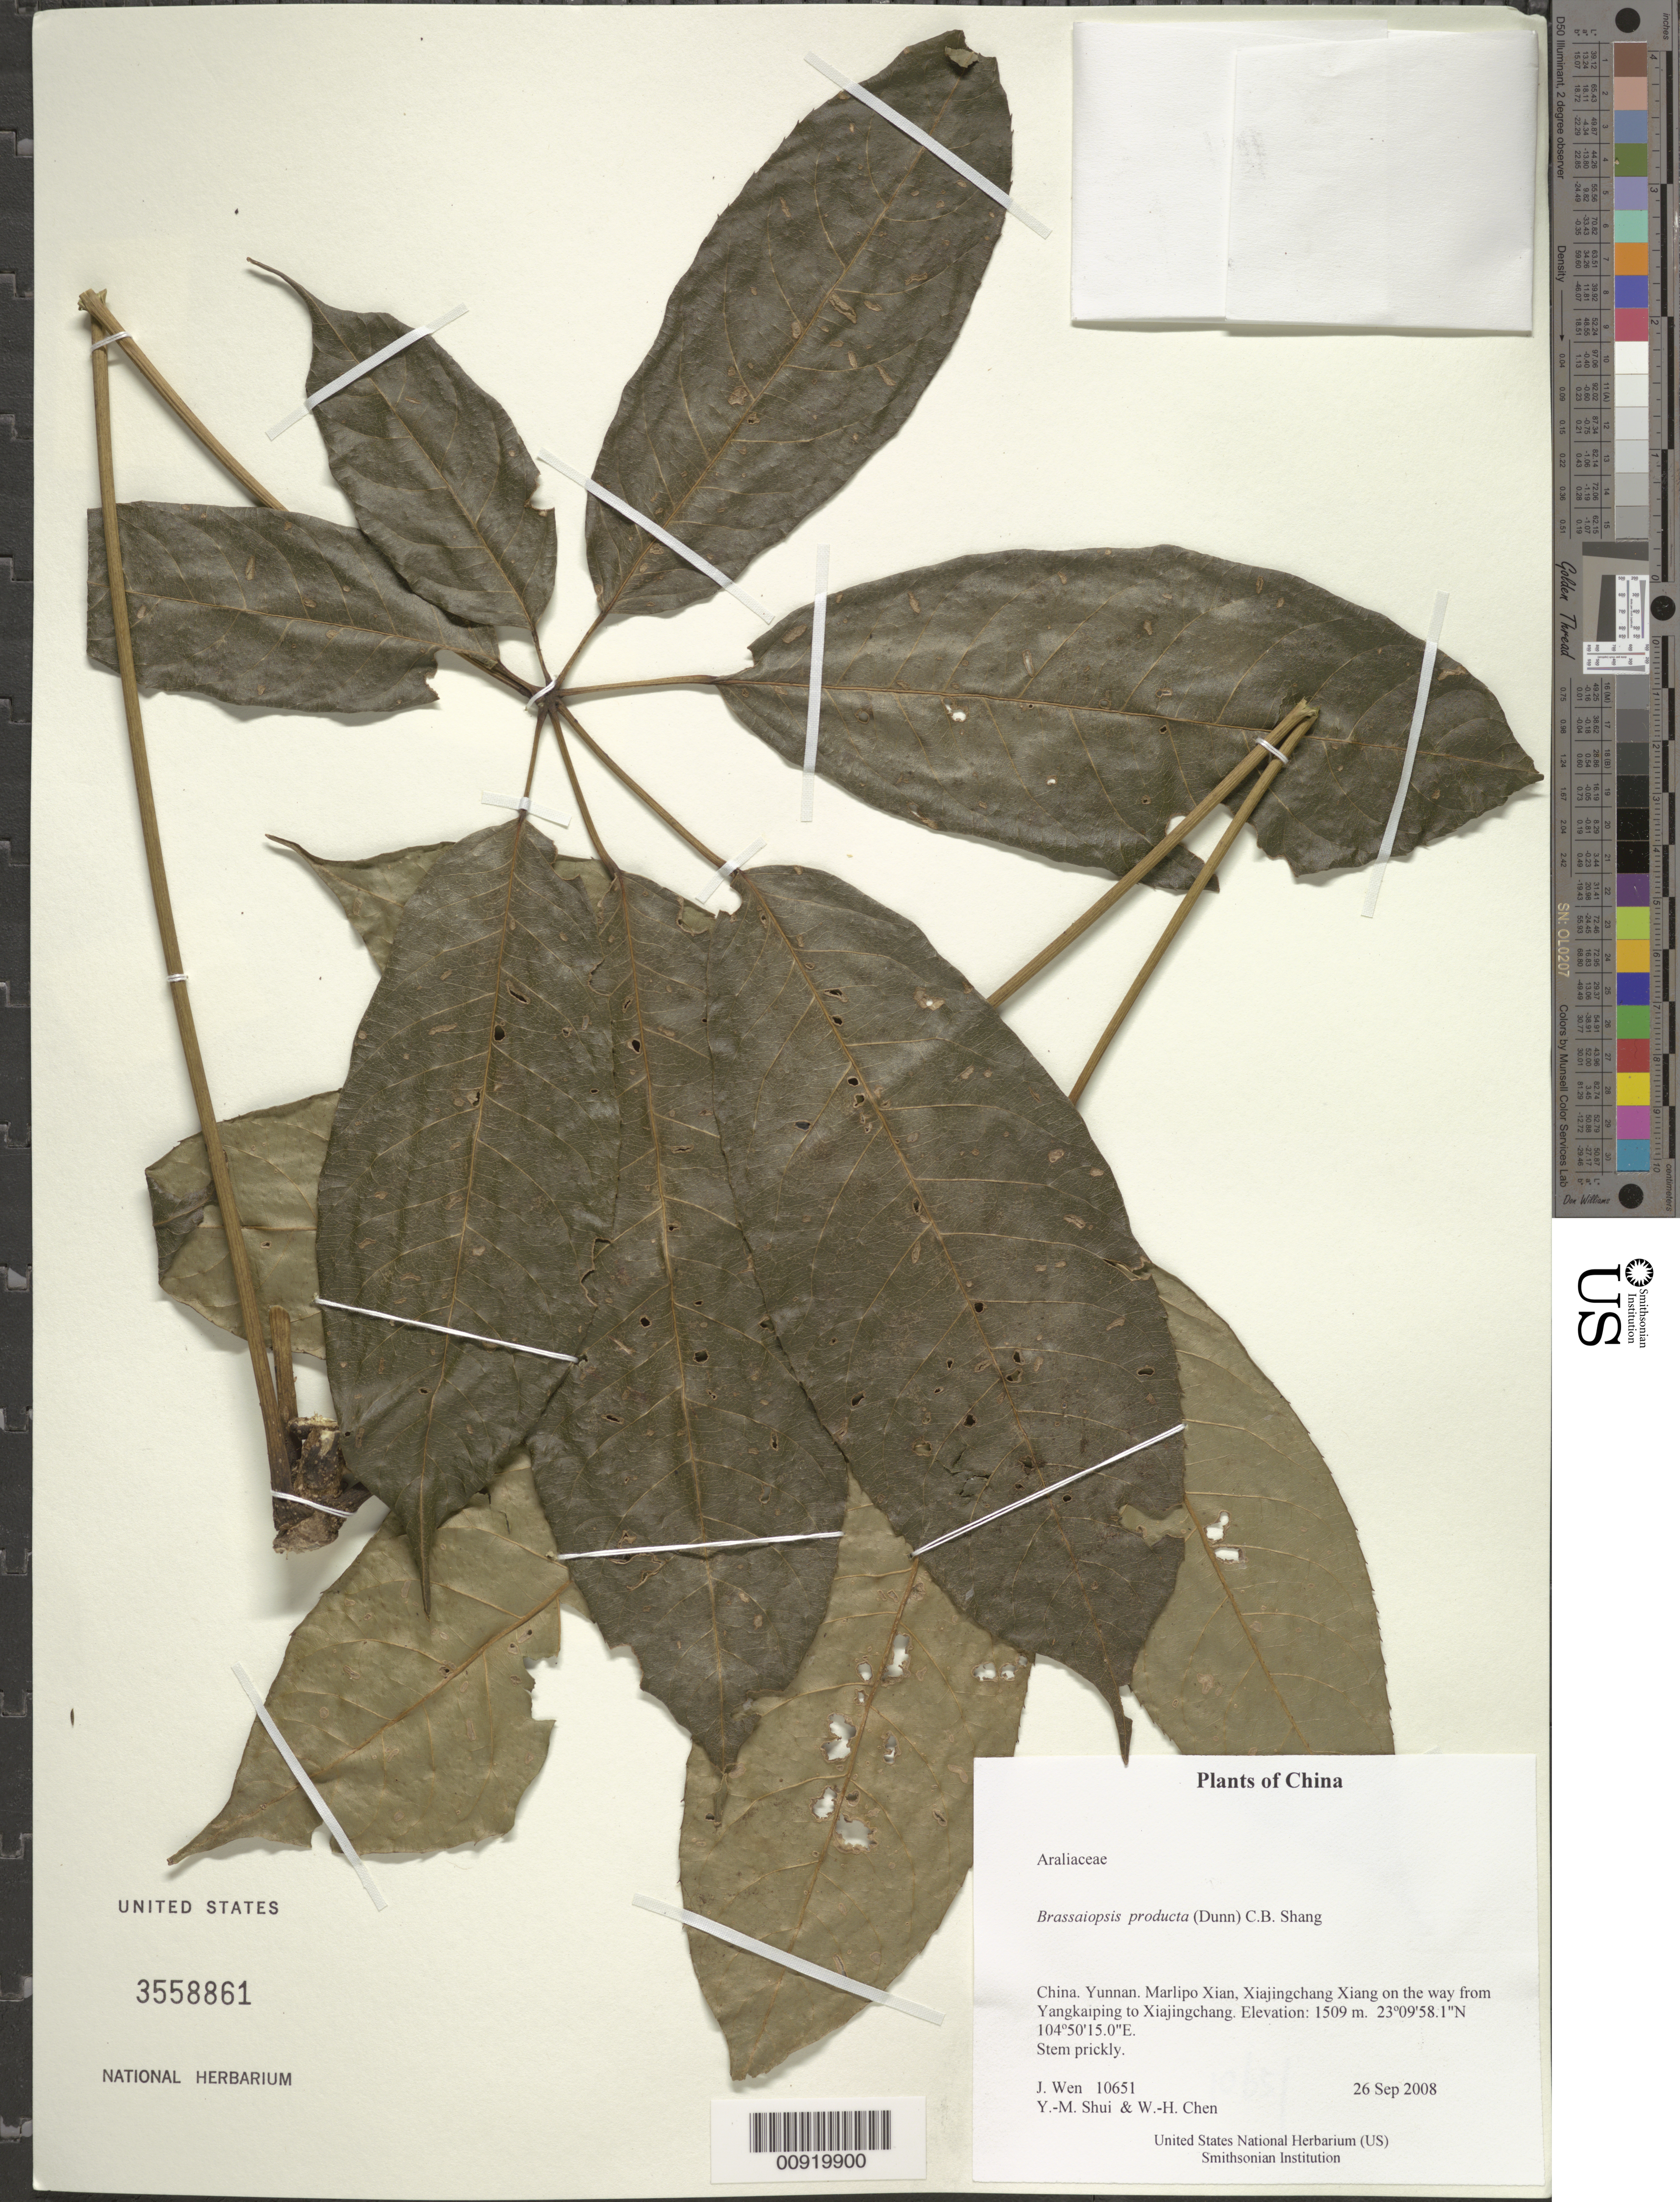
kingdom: Plantae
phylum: Tracheophyta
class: Magnoliopsida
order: Apiales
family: Araliaceae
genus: Brassaiopsis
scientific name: Brassaiopsis producta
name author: (Dunn) Shang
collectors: J. Wen, Y. Shui & W. Chen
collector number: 10651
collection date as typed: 26 Sep 2008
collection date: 2008-09-26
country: China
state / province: Yunnan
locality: Marlipo Xian, Xiajingchang Xiang on the way from Yangkaiping to Xiajingchang.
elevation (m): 1509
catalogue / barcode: US 3558861